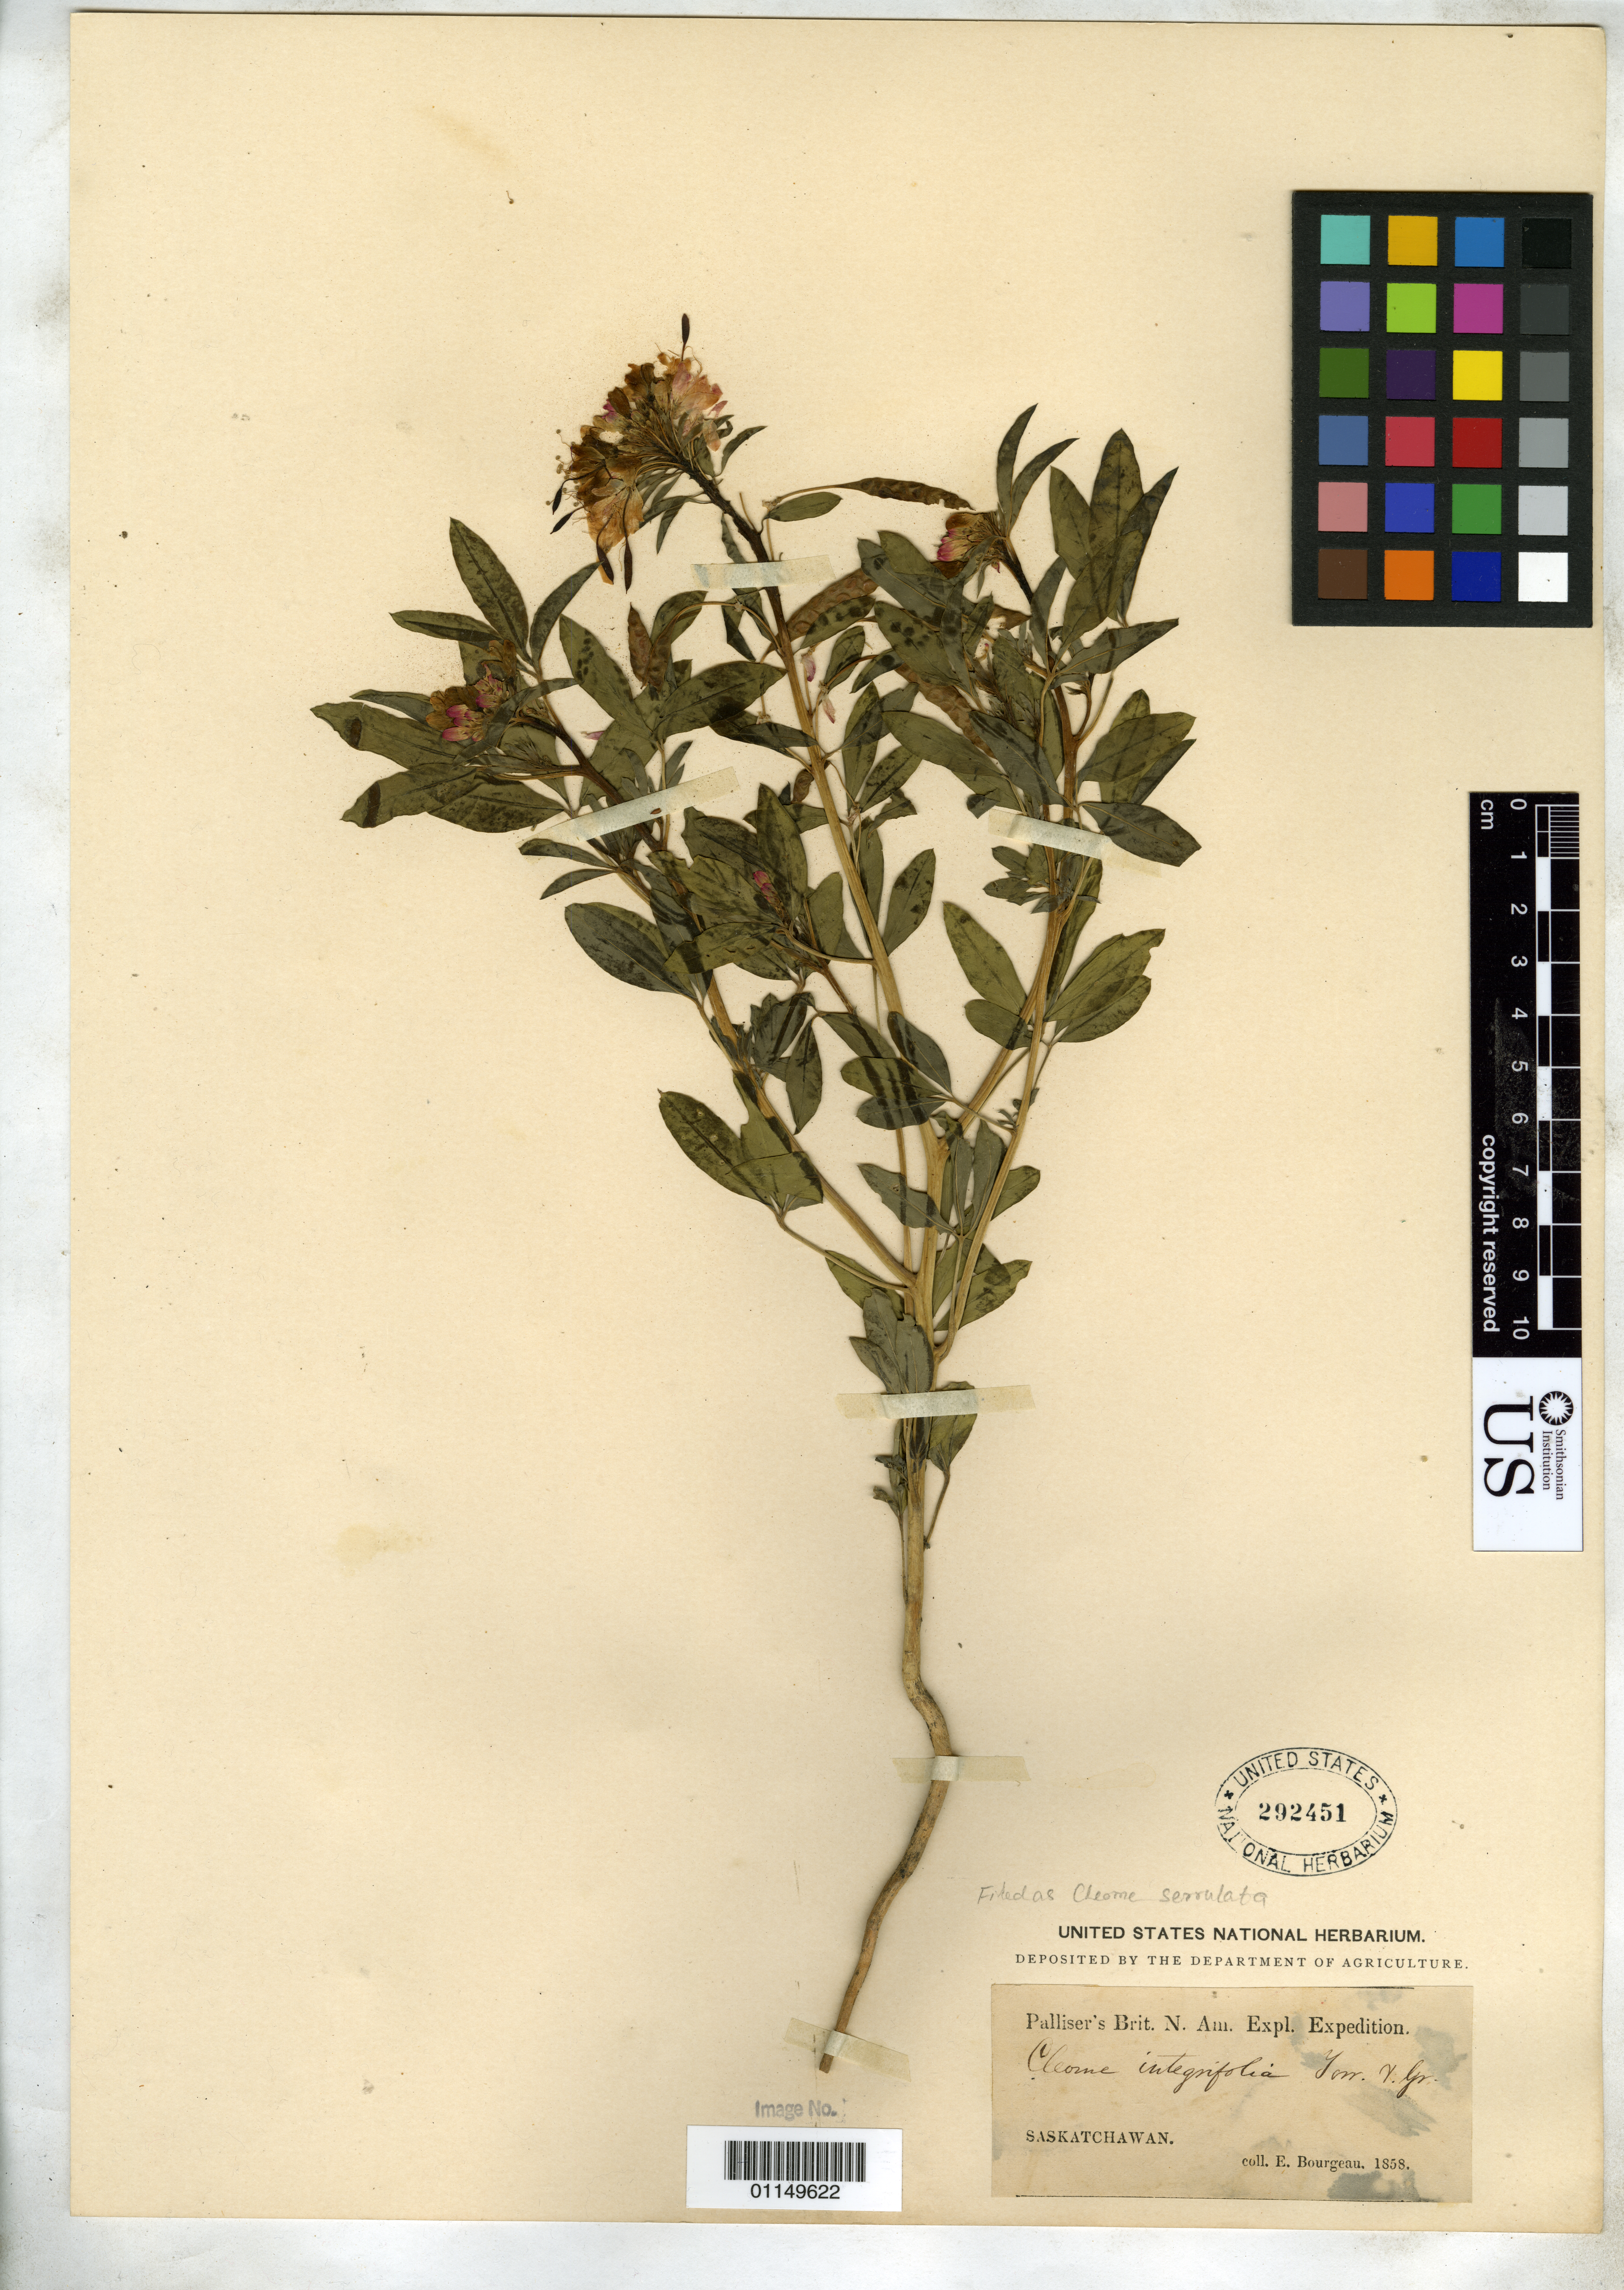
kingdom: Plantae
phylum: Tracheophyta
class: Magnoliopsida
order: Brassicales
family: Cleomaceae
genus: Cleomella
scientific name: Cleomella serrulata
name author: (Pursh) Roalson & J.C. Hall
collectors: E. Bourgeau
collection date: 1858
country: Canada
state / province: Saskatchewan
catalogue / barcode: US 292451